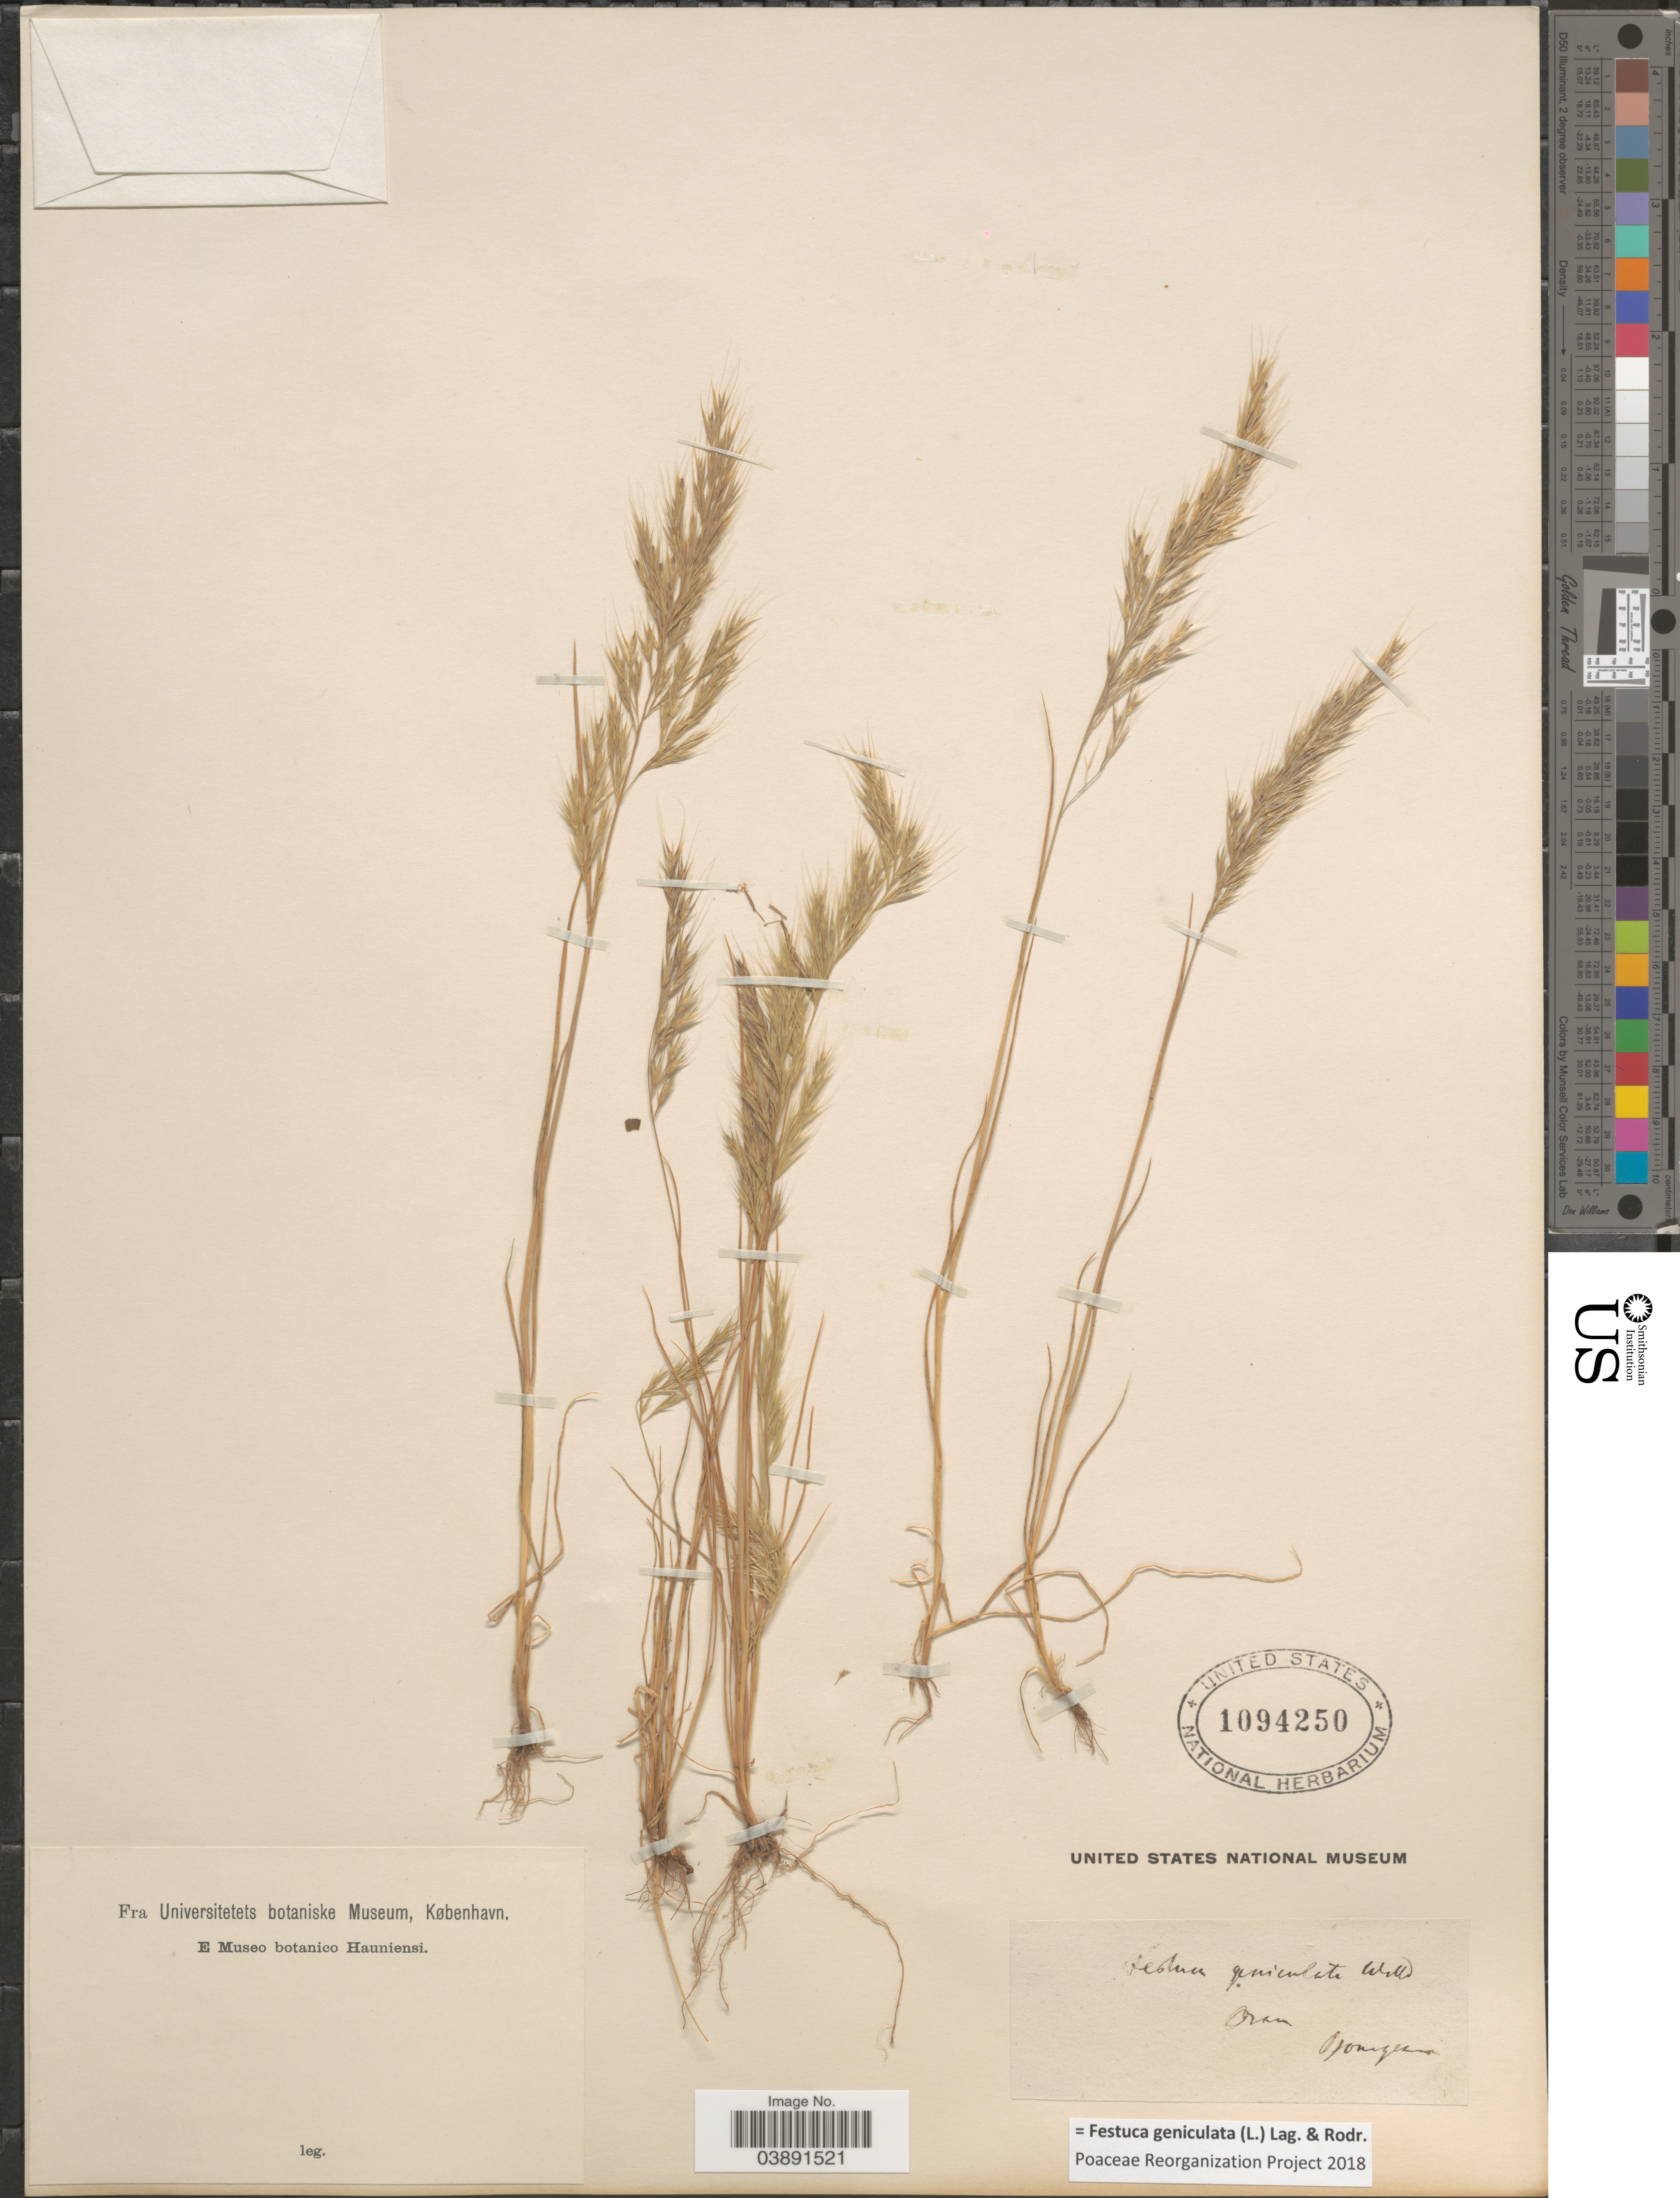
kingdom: Plantae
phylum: Tracheophyta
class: Liliopsida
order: Poales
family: Poaceae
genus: Festuca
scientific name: Festuca geniculata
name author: (L.) Lag. & Rodr.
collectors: -. Bourgeau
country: Algeria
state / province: Oran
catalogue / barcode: US 1094250